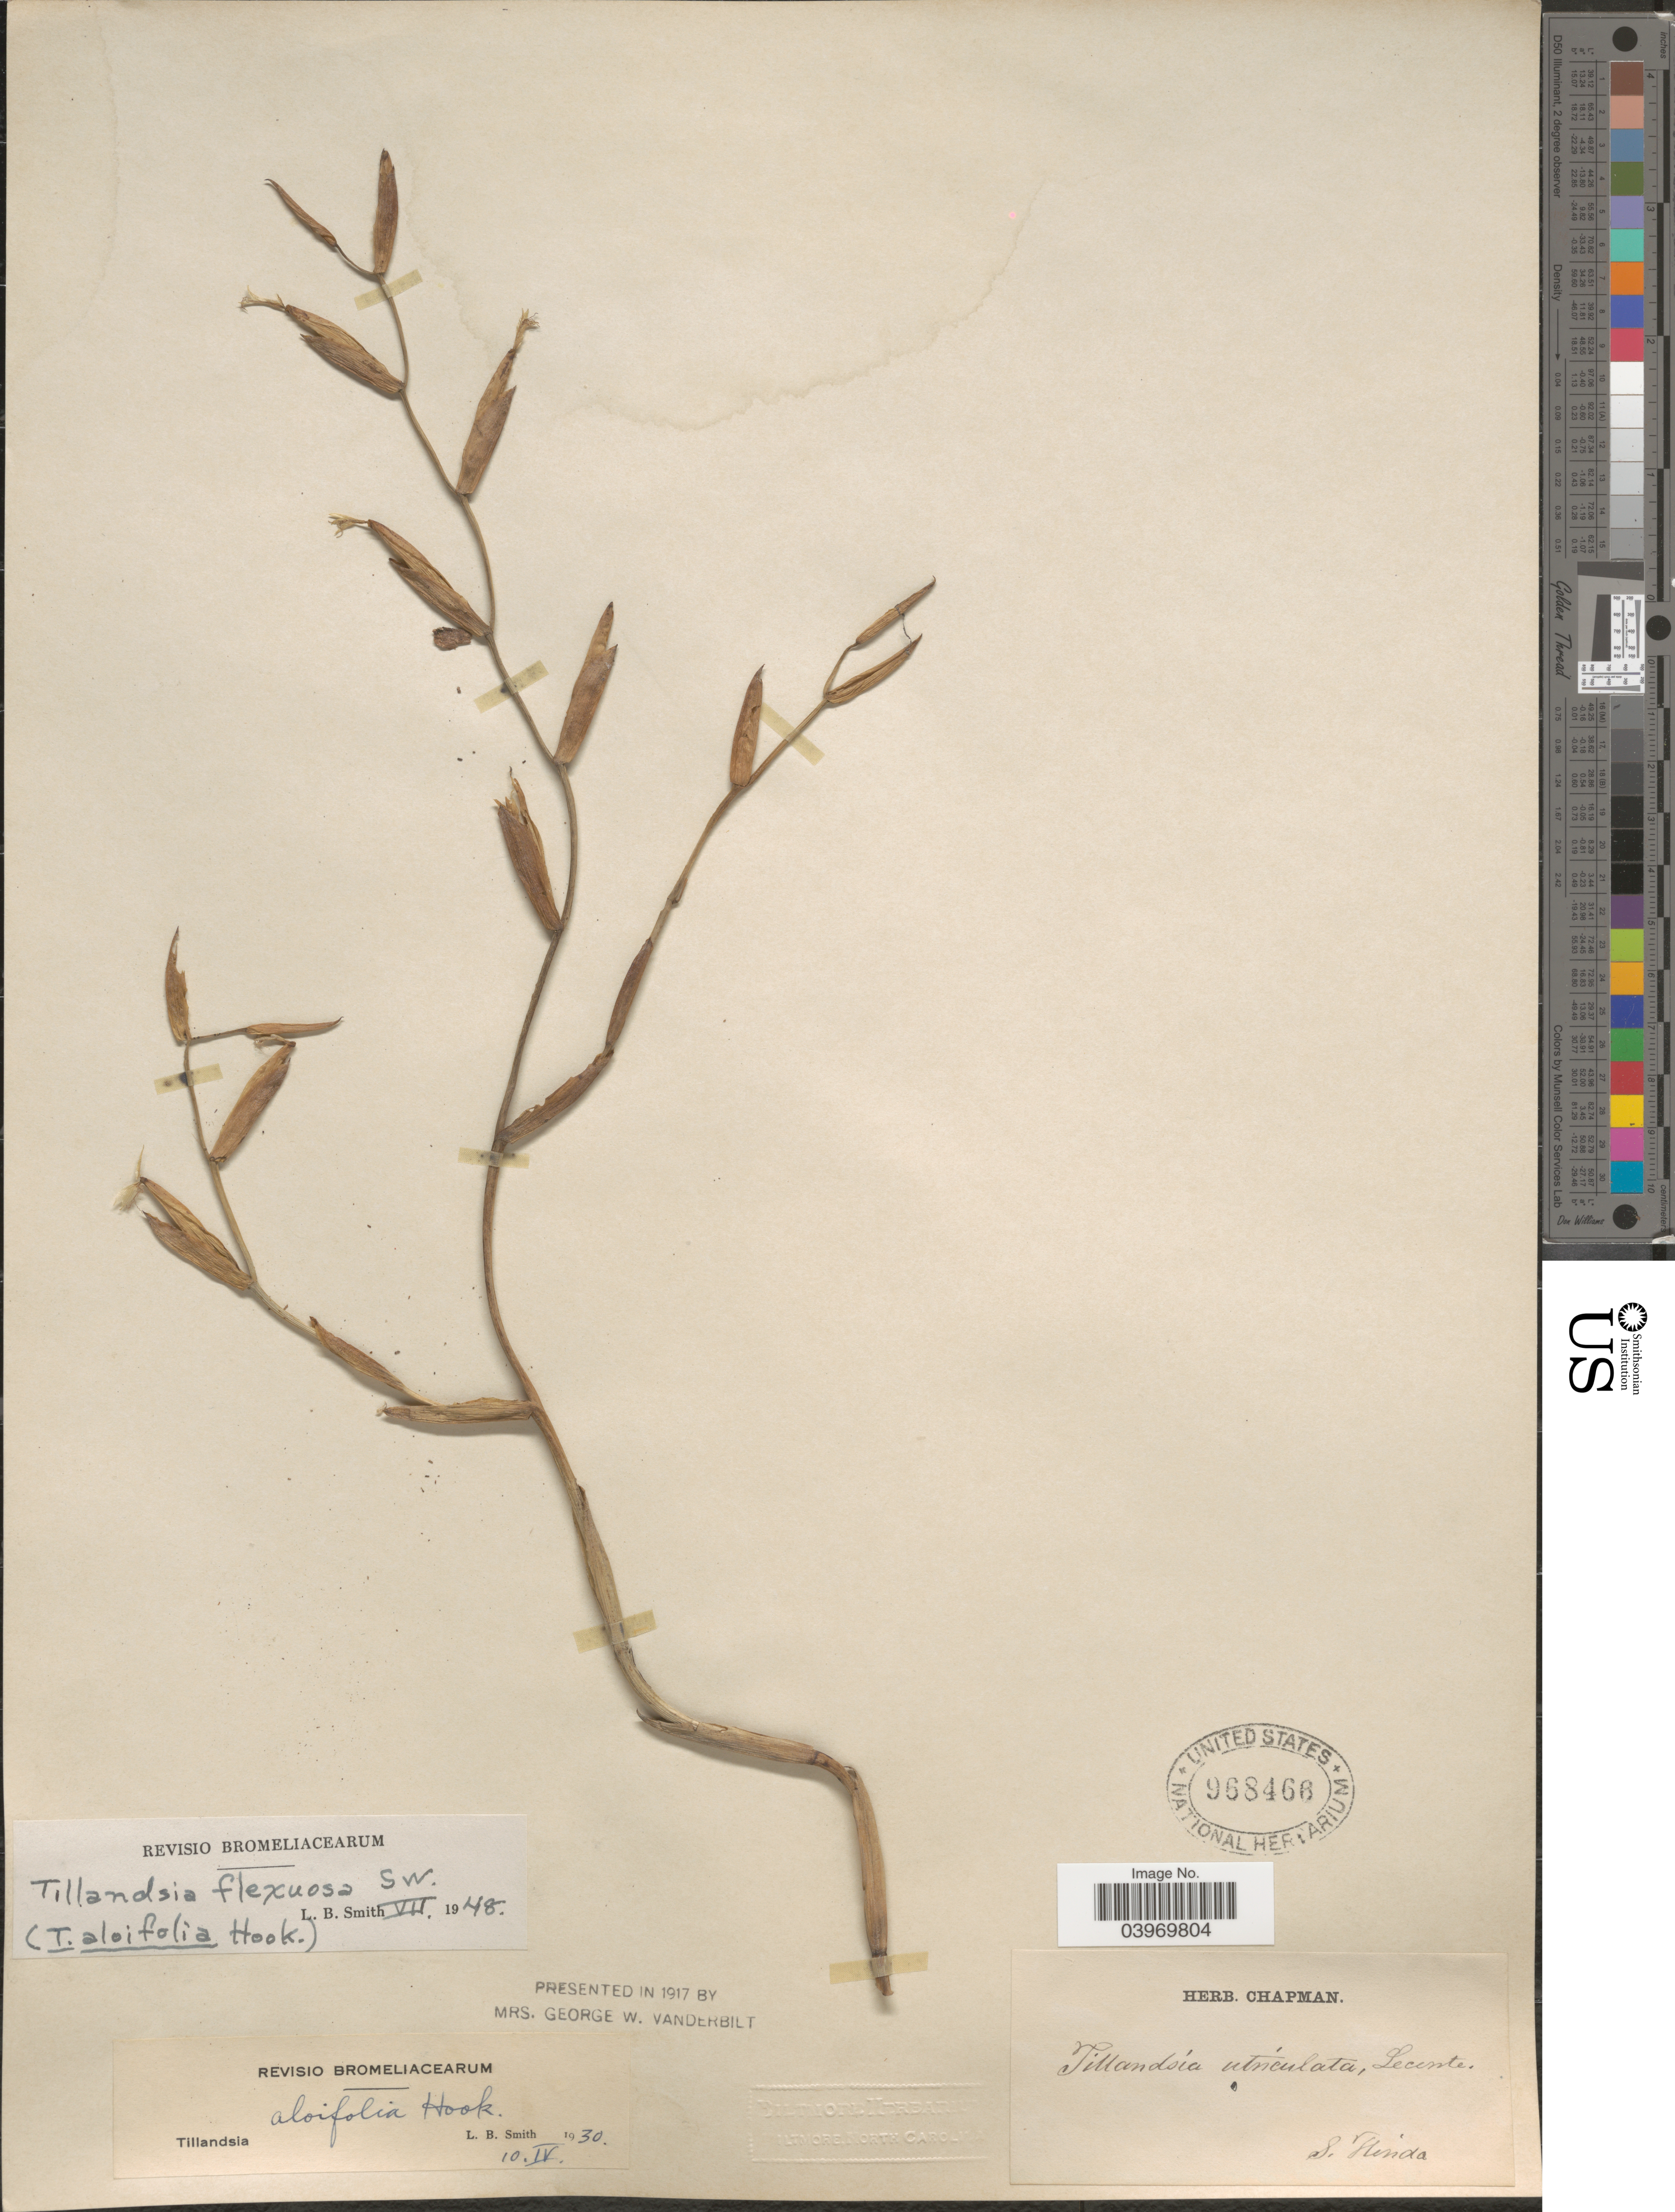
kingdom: Plantae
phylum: Tracheophyta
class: Liliopsida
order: Poales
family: Bromeliaceae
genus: Tillandsia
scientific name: Tillandsia flexuosa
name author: Sw.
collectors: ex herb. Chapman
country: United States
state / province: Florida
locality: S. Florida.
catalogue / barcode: US 968466